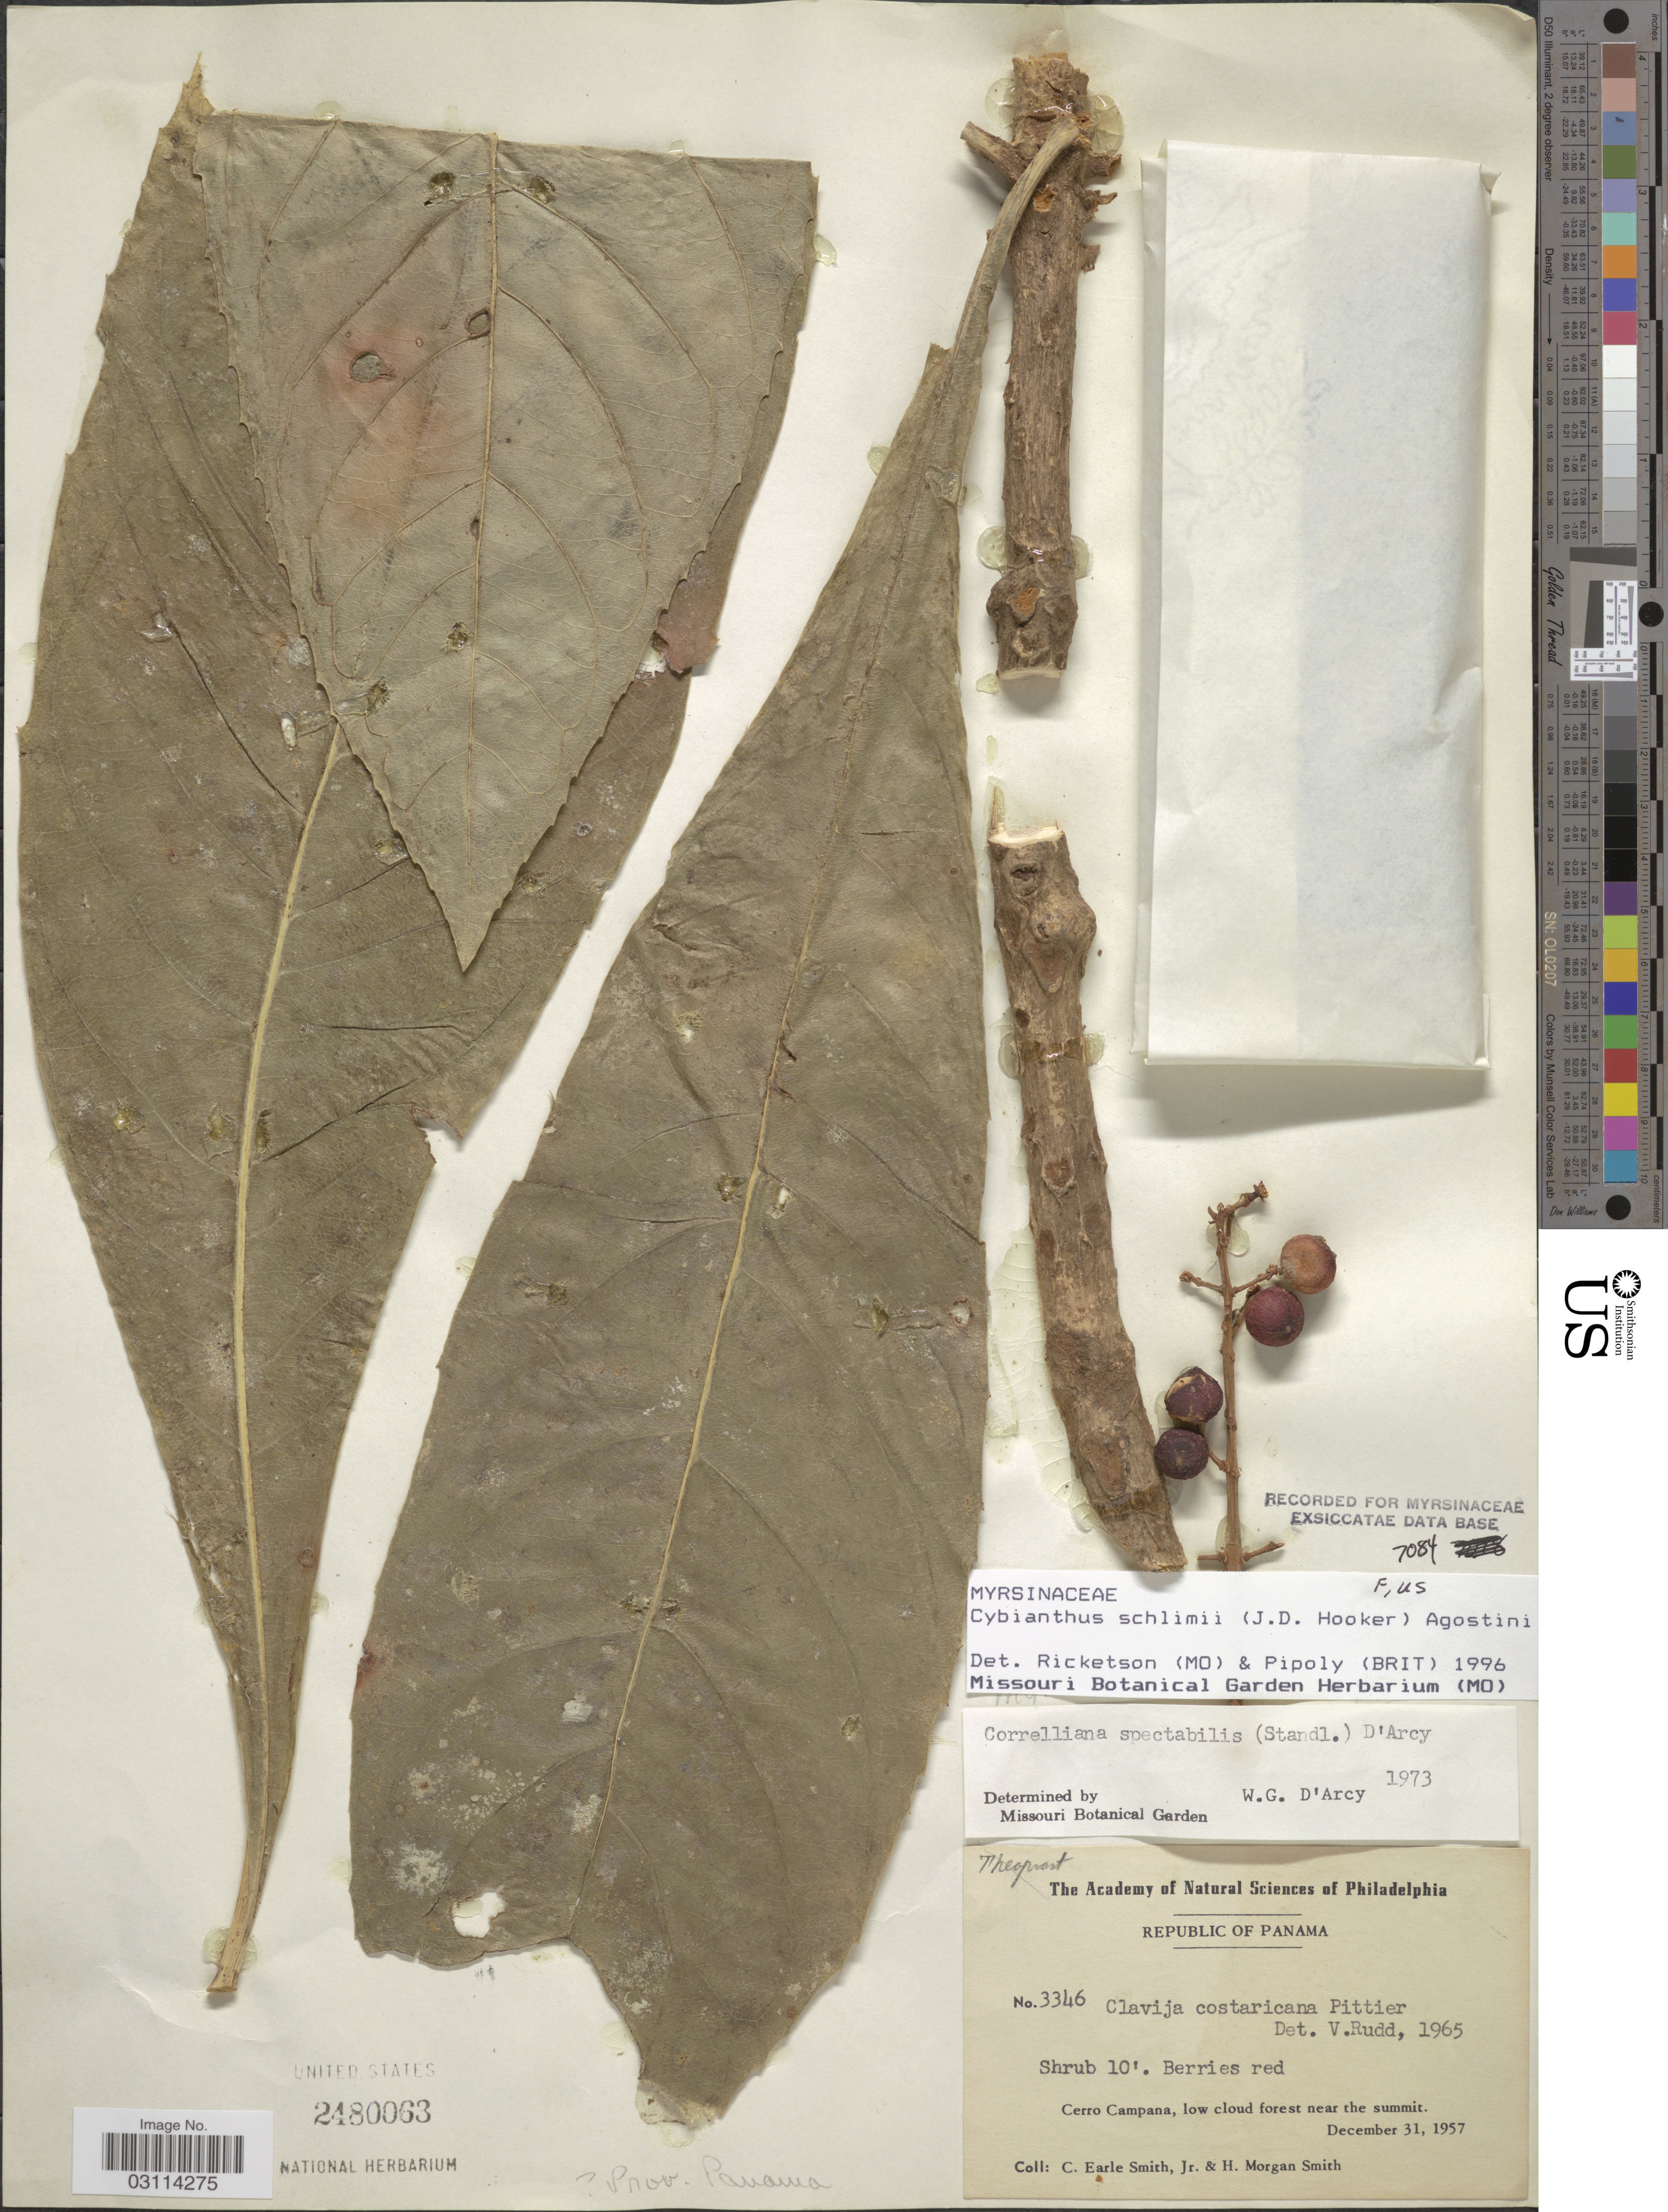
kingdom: Plantae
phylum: Tracheophyta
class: Magnoliopsida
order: Ericales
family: Primulaceae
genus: Cybianthus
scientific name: Cybianthus schlimii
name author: (Hook. f.) G. Agostini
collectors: C. E. Smith Jr. & H. M. Smith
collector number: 3346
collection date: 1957-12-31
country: Panama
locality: Cerro Campana, low cloud forest near the summit.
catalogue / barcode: US 2480063